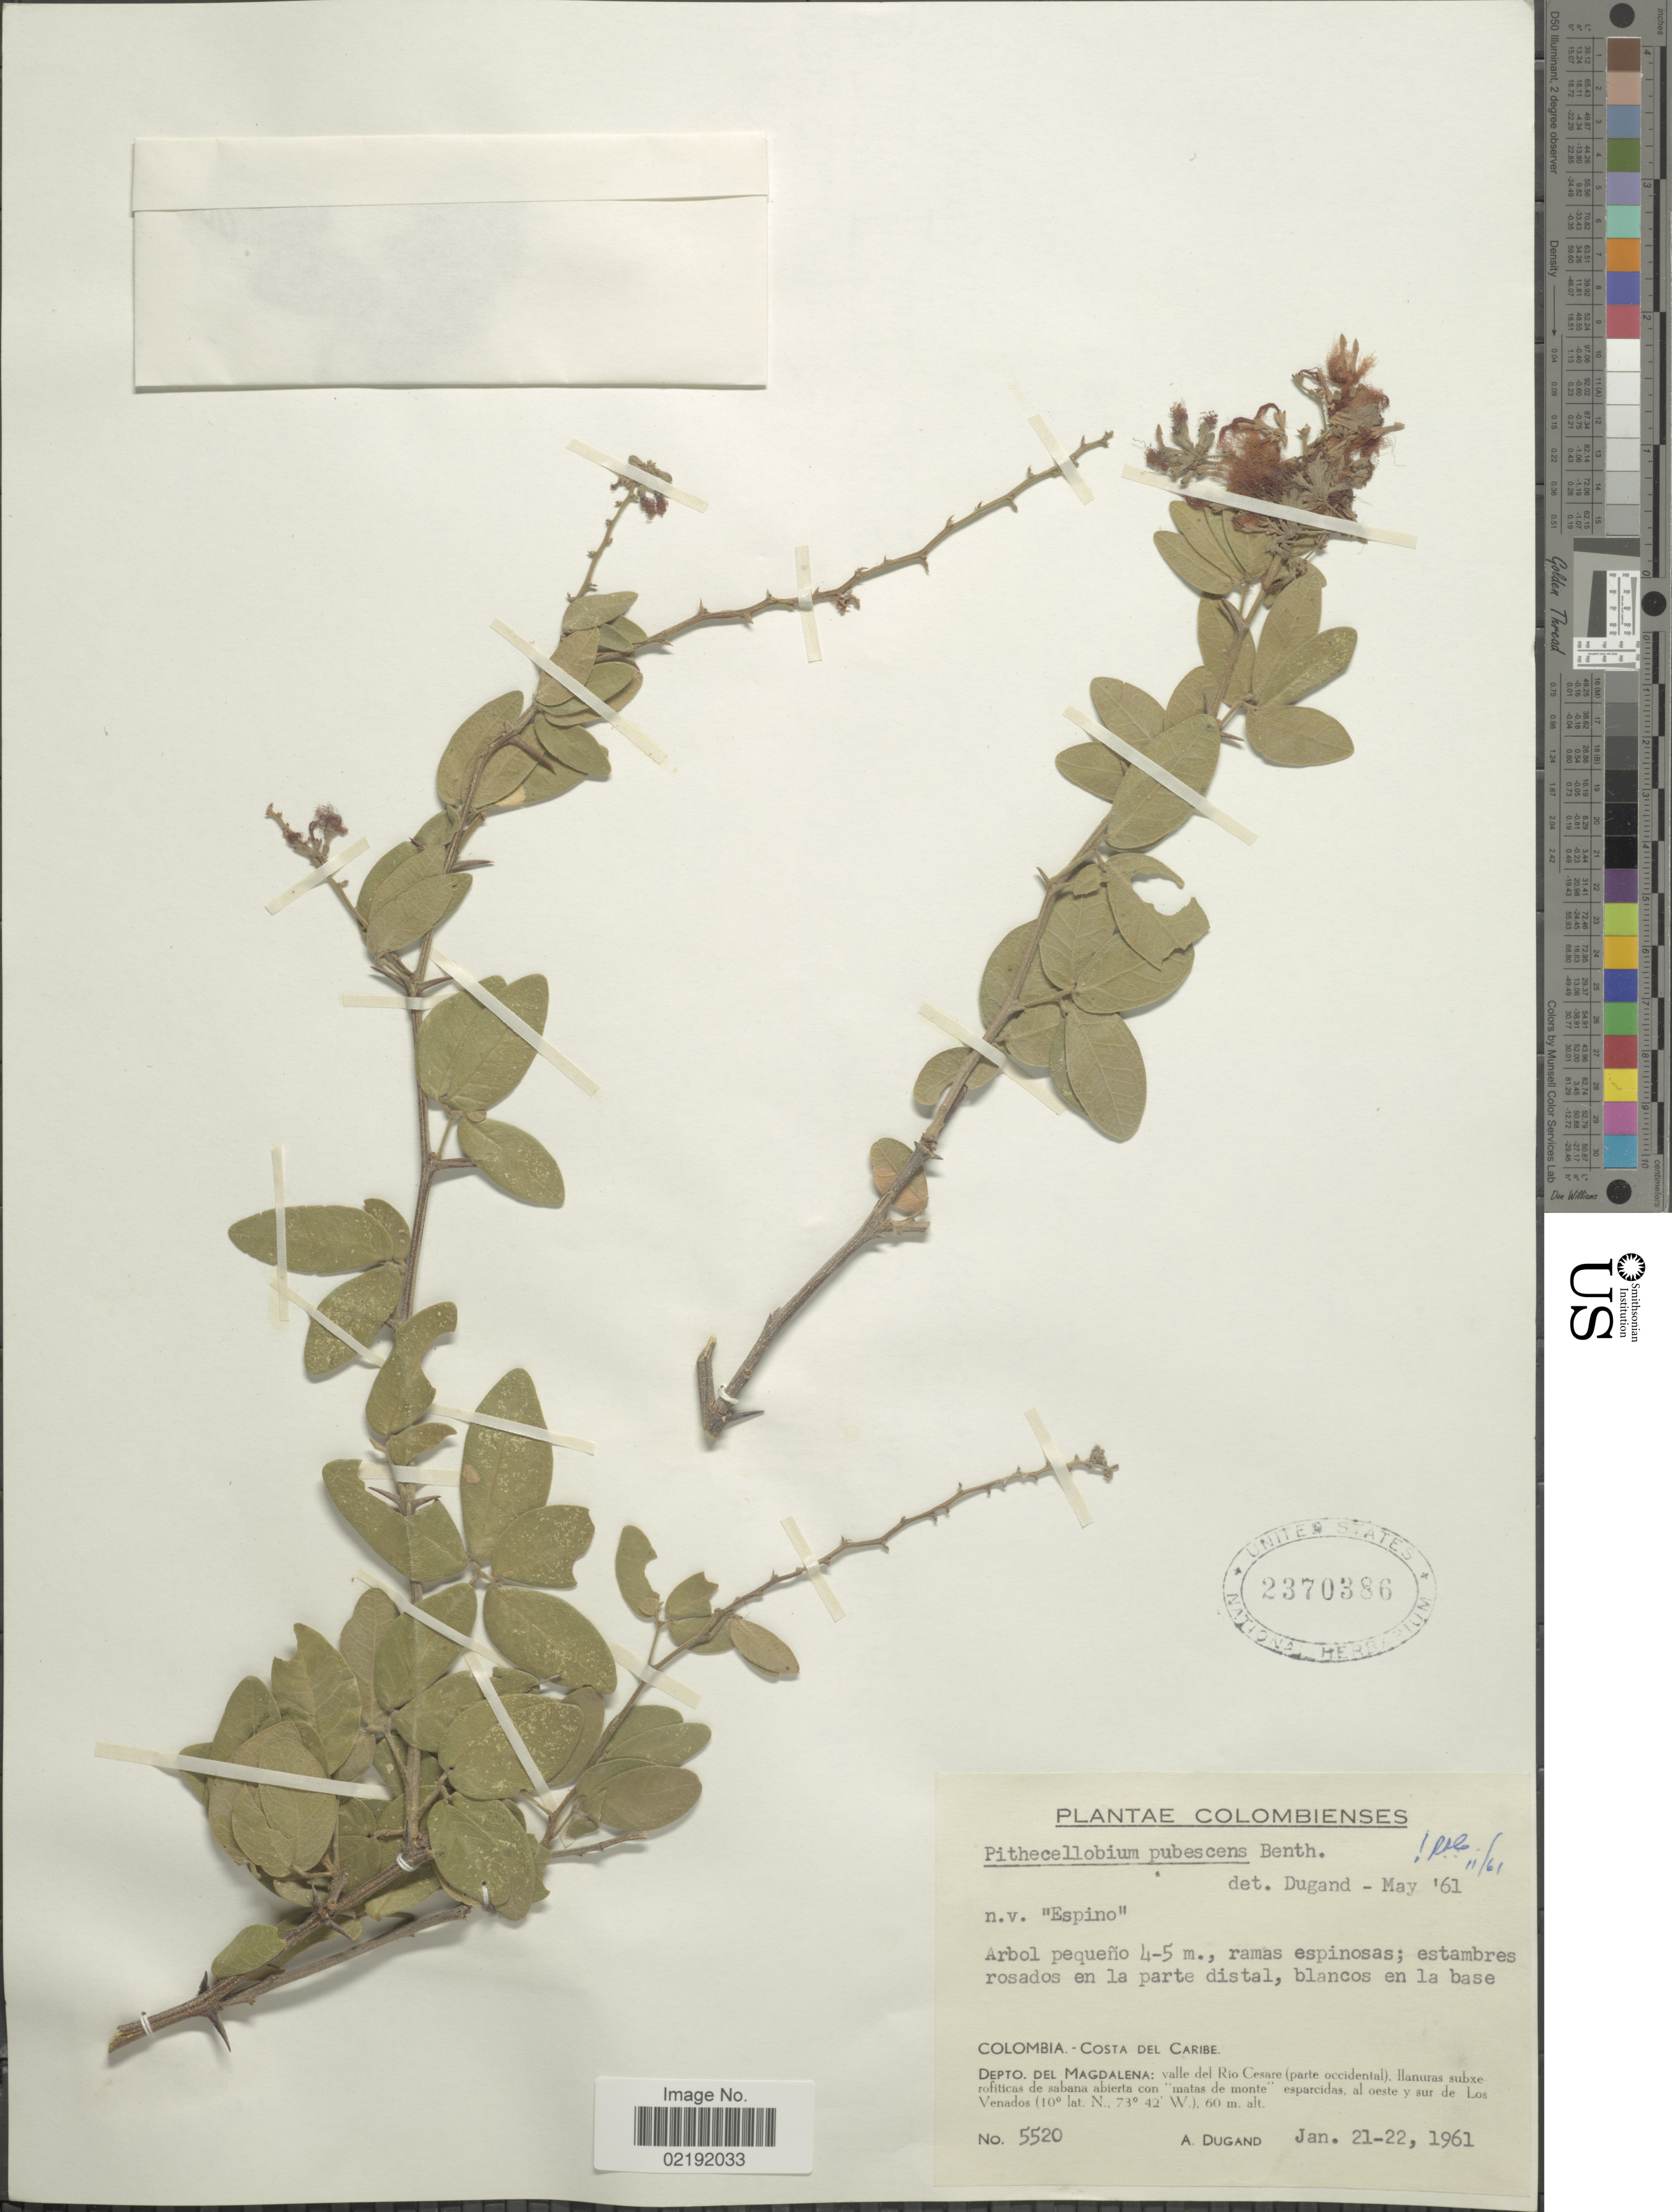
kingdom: Plantae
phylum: Tracheophyta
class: Magnoliopsida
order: Fabales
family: Fabaceae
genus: Pithecellobium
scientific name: Pithecellobium roseum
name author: (Vahl) Barneby & J.W. Grimes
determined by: U.S. National Herbarium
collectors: A. Dugand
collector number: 5520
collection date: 1961-01-21/1961-01-22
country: Colombia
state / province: Magdalena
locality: Colombia.- Costa del Caribe. Depto. del Magdalena: valle del Rio Cesare (parte occidental), llanuras subxerofiticas de sabana con "matas de monte" esparcidas, al oeste y sur de Los Venados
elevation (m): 60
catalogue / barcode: US 2370386